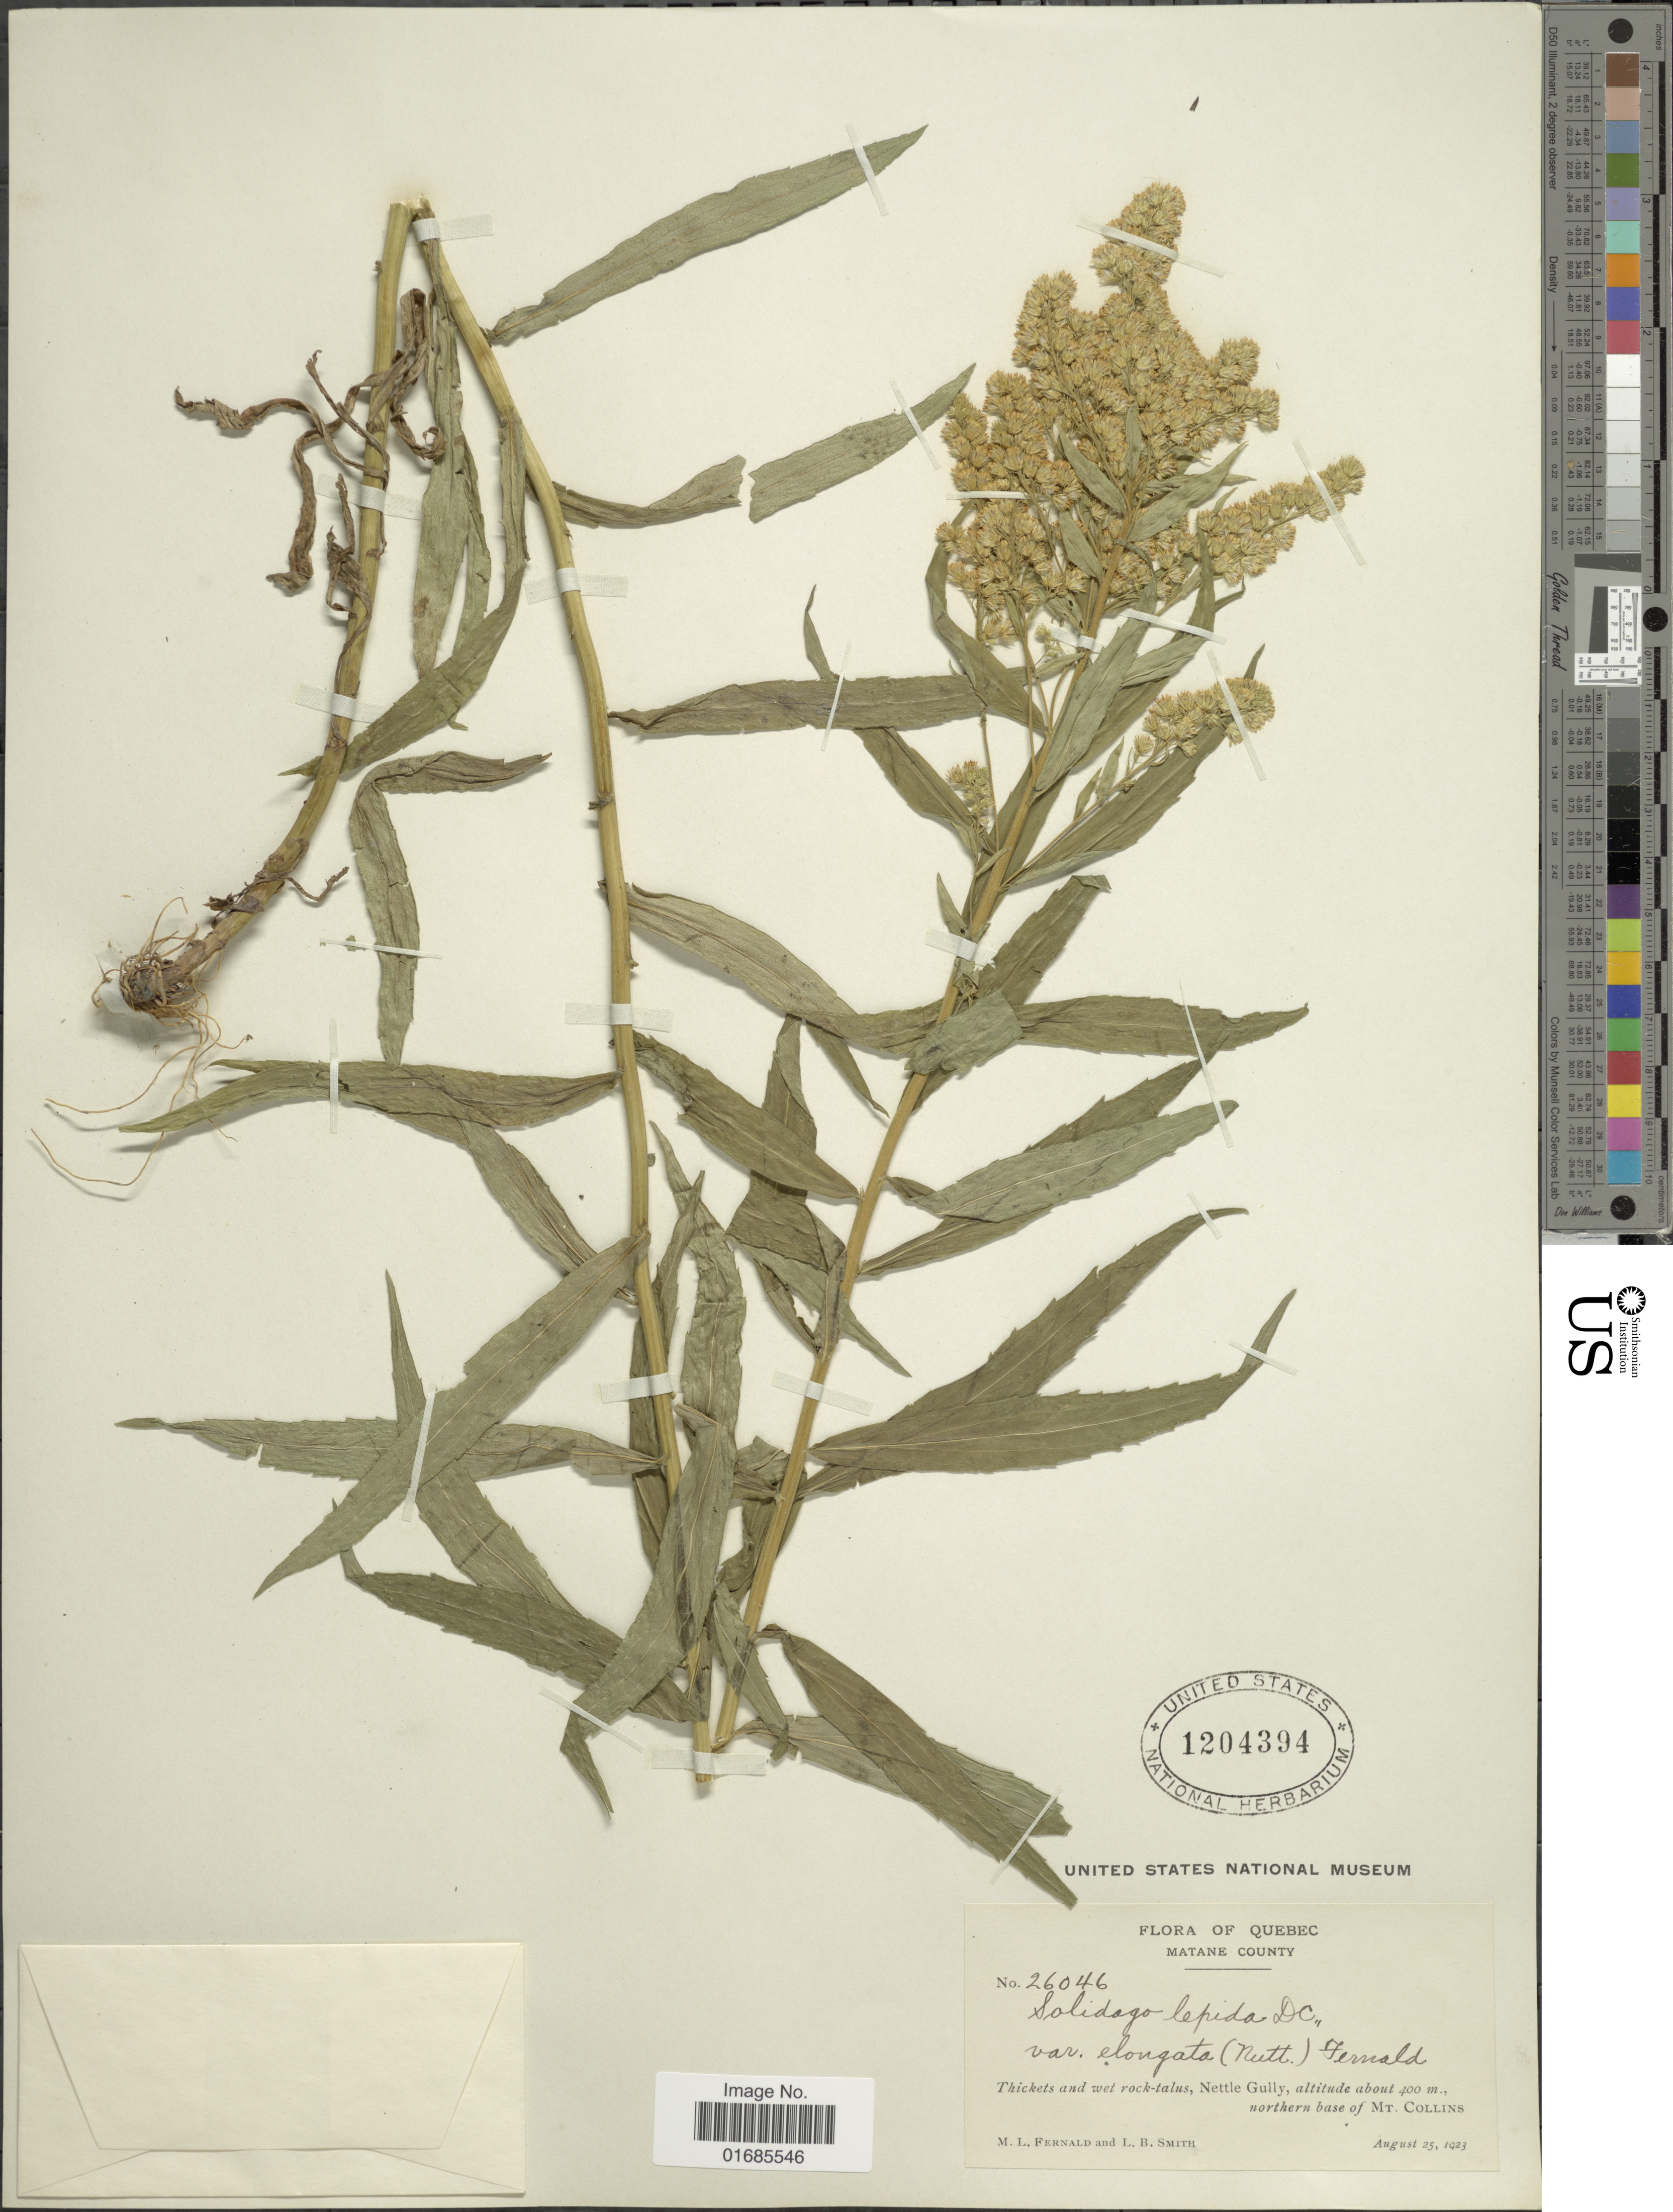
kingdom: Plantae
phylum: Tracheophyta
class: Magnoliopsida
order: Asterales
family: Asteraceae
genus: Solidago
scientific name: Solidago canadensis var. salebrosa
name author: (Piper) M.E. Jones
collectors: M. L. Fernald & L. Smith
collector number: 26046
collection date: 1923-08-25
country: Canada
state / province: Quebec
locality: Matane County, Nettle Gully, northern base of Mt. Collins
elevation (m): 400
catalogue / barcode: US 1204394